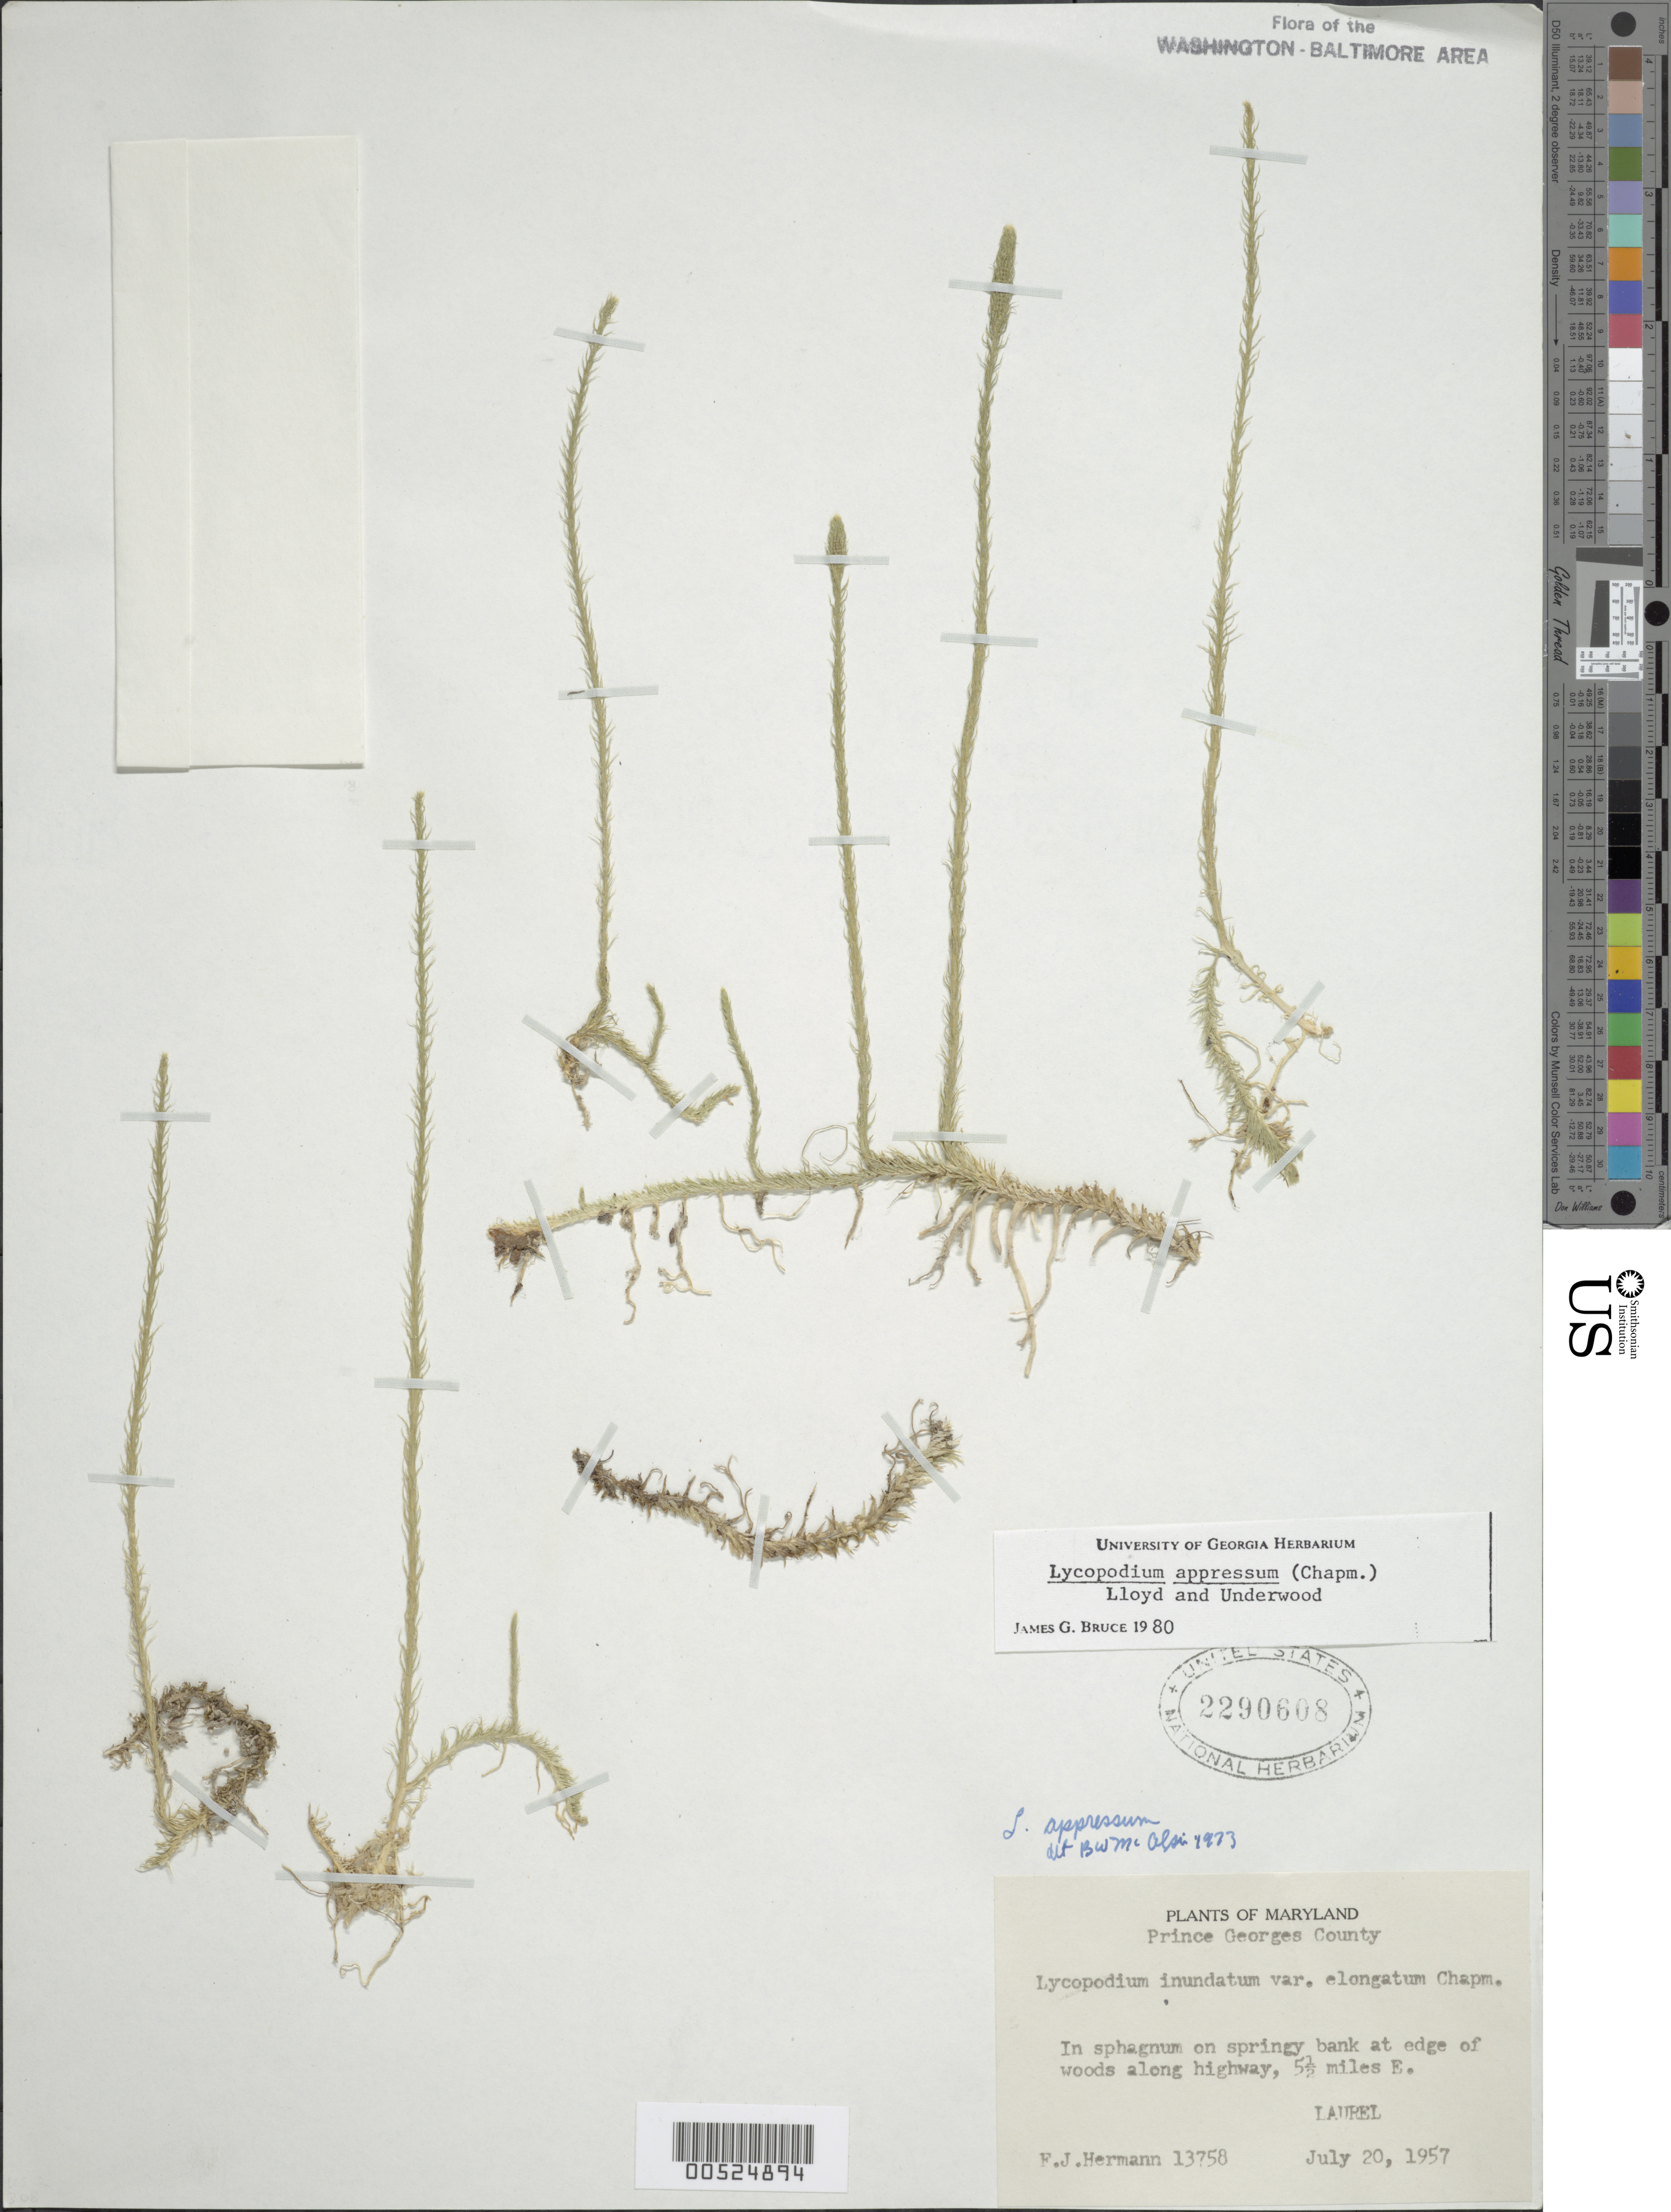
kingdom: Plantae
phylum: Tracheophyta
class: Lycopodiopsida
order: Lycopodiales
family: Lycopodiaceae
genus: Lycopodiella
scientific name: Lycopodiella appressa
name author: (Chapm.) Cranfill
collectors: F. J. Hermann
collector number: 13758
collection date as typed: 20 Jul 1957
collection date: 1957-07-20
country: United States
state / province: Maryland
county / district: Prince George's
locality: Laurel, 5.5 mi. E Of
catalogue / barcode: US 2290608